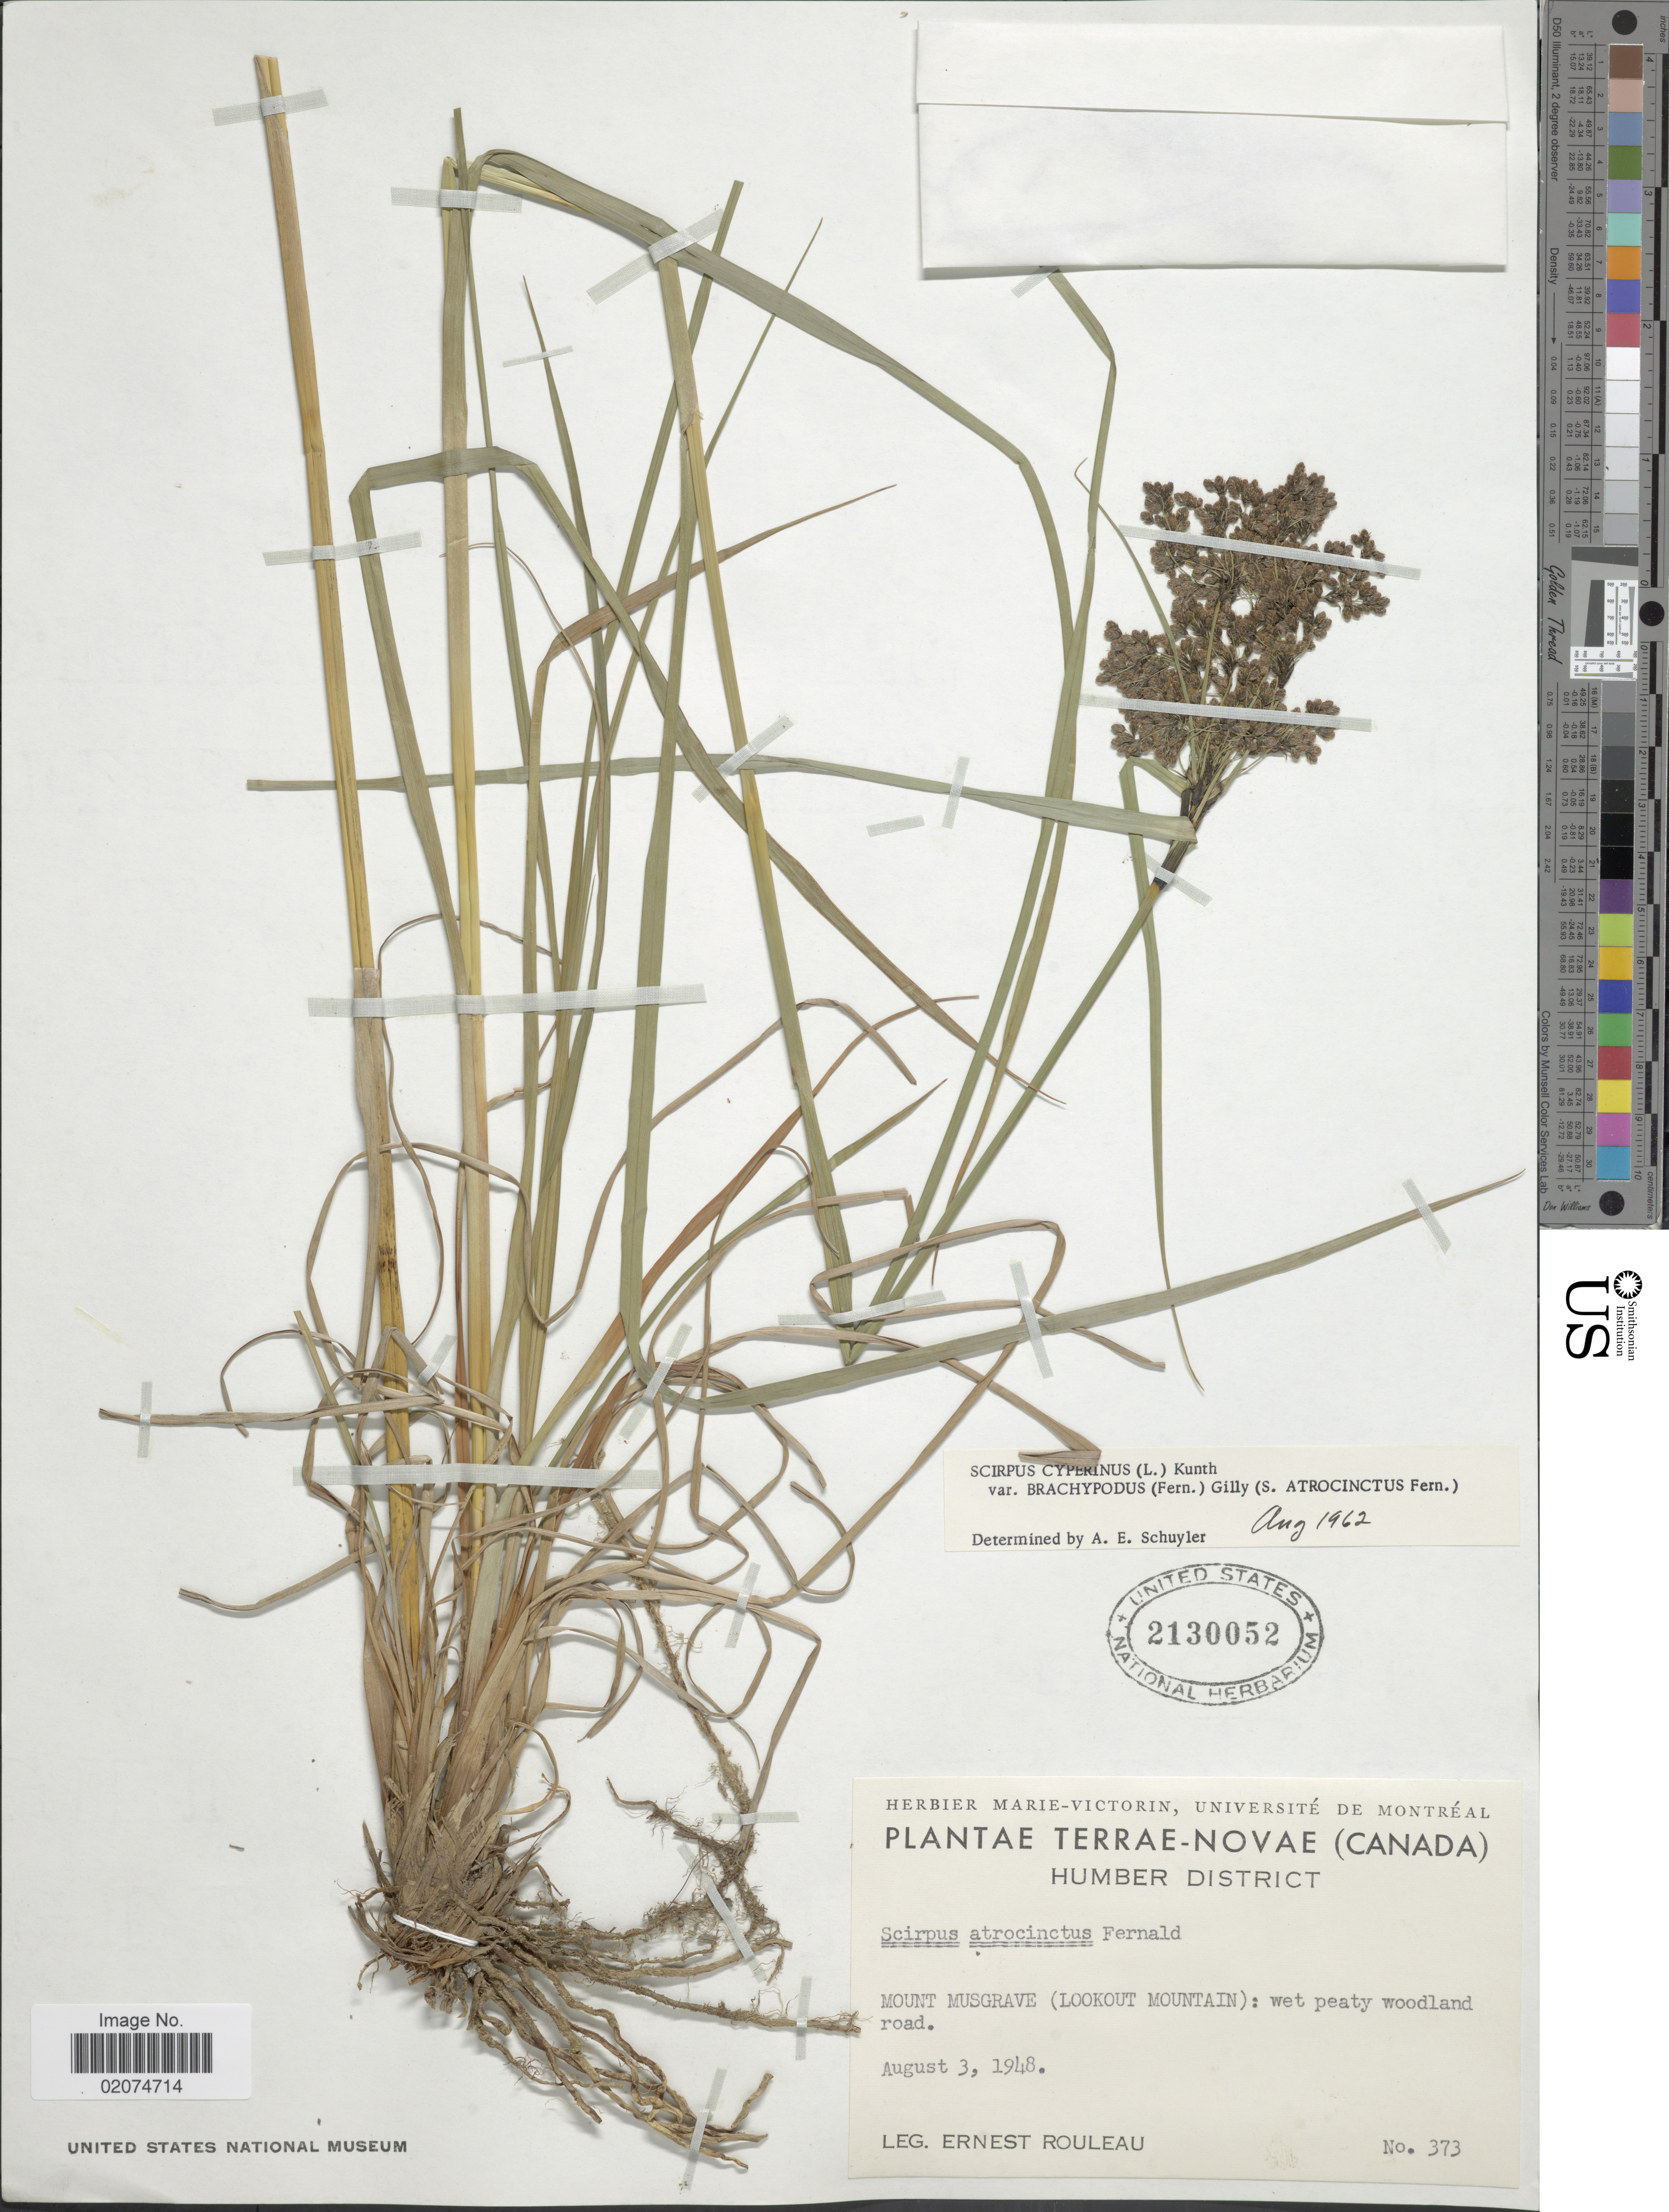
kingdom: Plantae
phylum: Tracheophyta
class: Liliopsida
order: Poales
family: Cyperaceae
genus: Scirpus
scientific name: Scirpus atrocinctus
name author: Fernald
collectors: J. Rouleau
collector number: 373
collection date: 1948-08-03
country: Canada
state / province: Newfoundland and Labrador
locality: Terra-Novae(Canada), Mount Musgrave (lookout Mountain): wet peaty woodland road.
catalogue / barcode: US 2130052